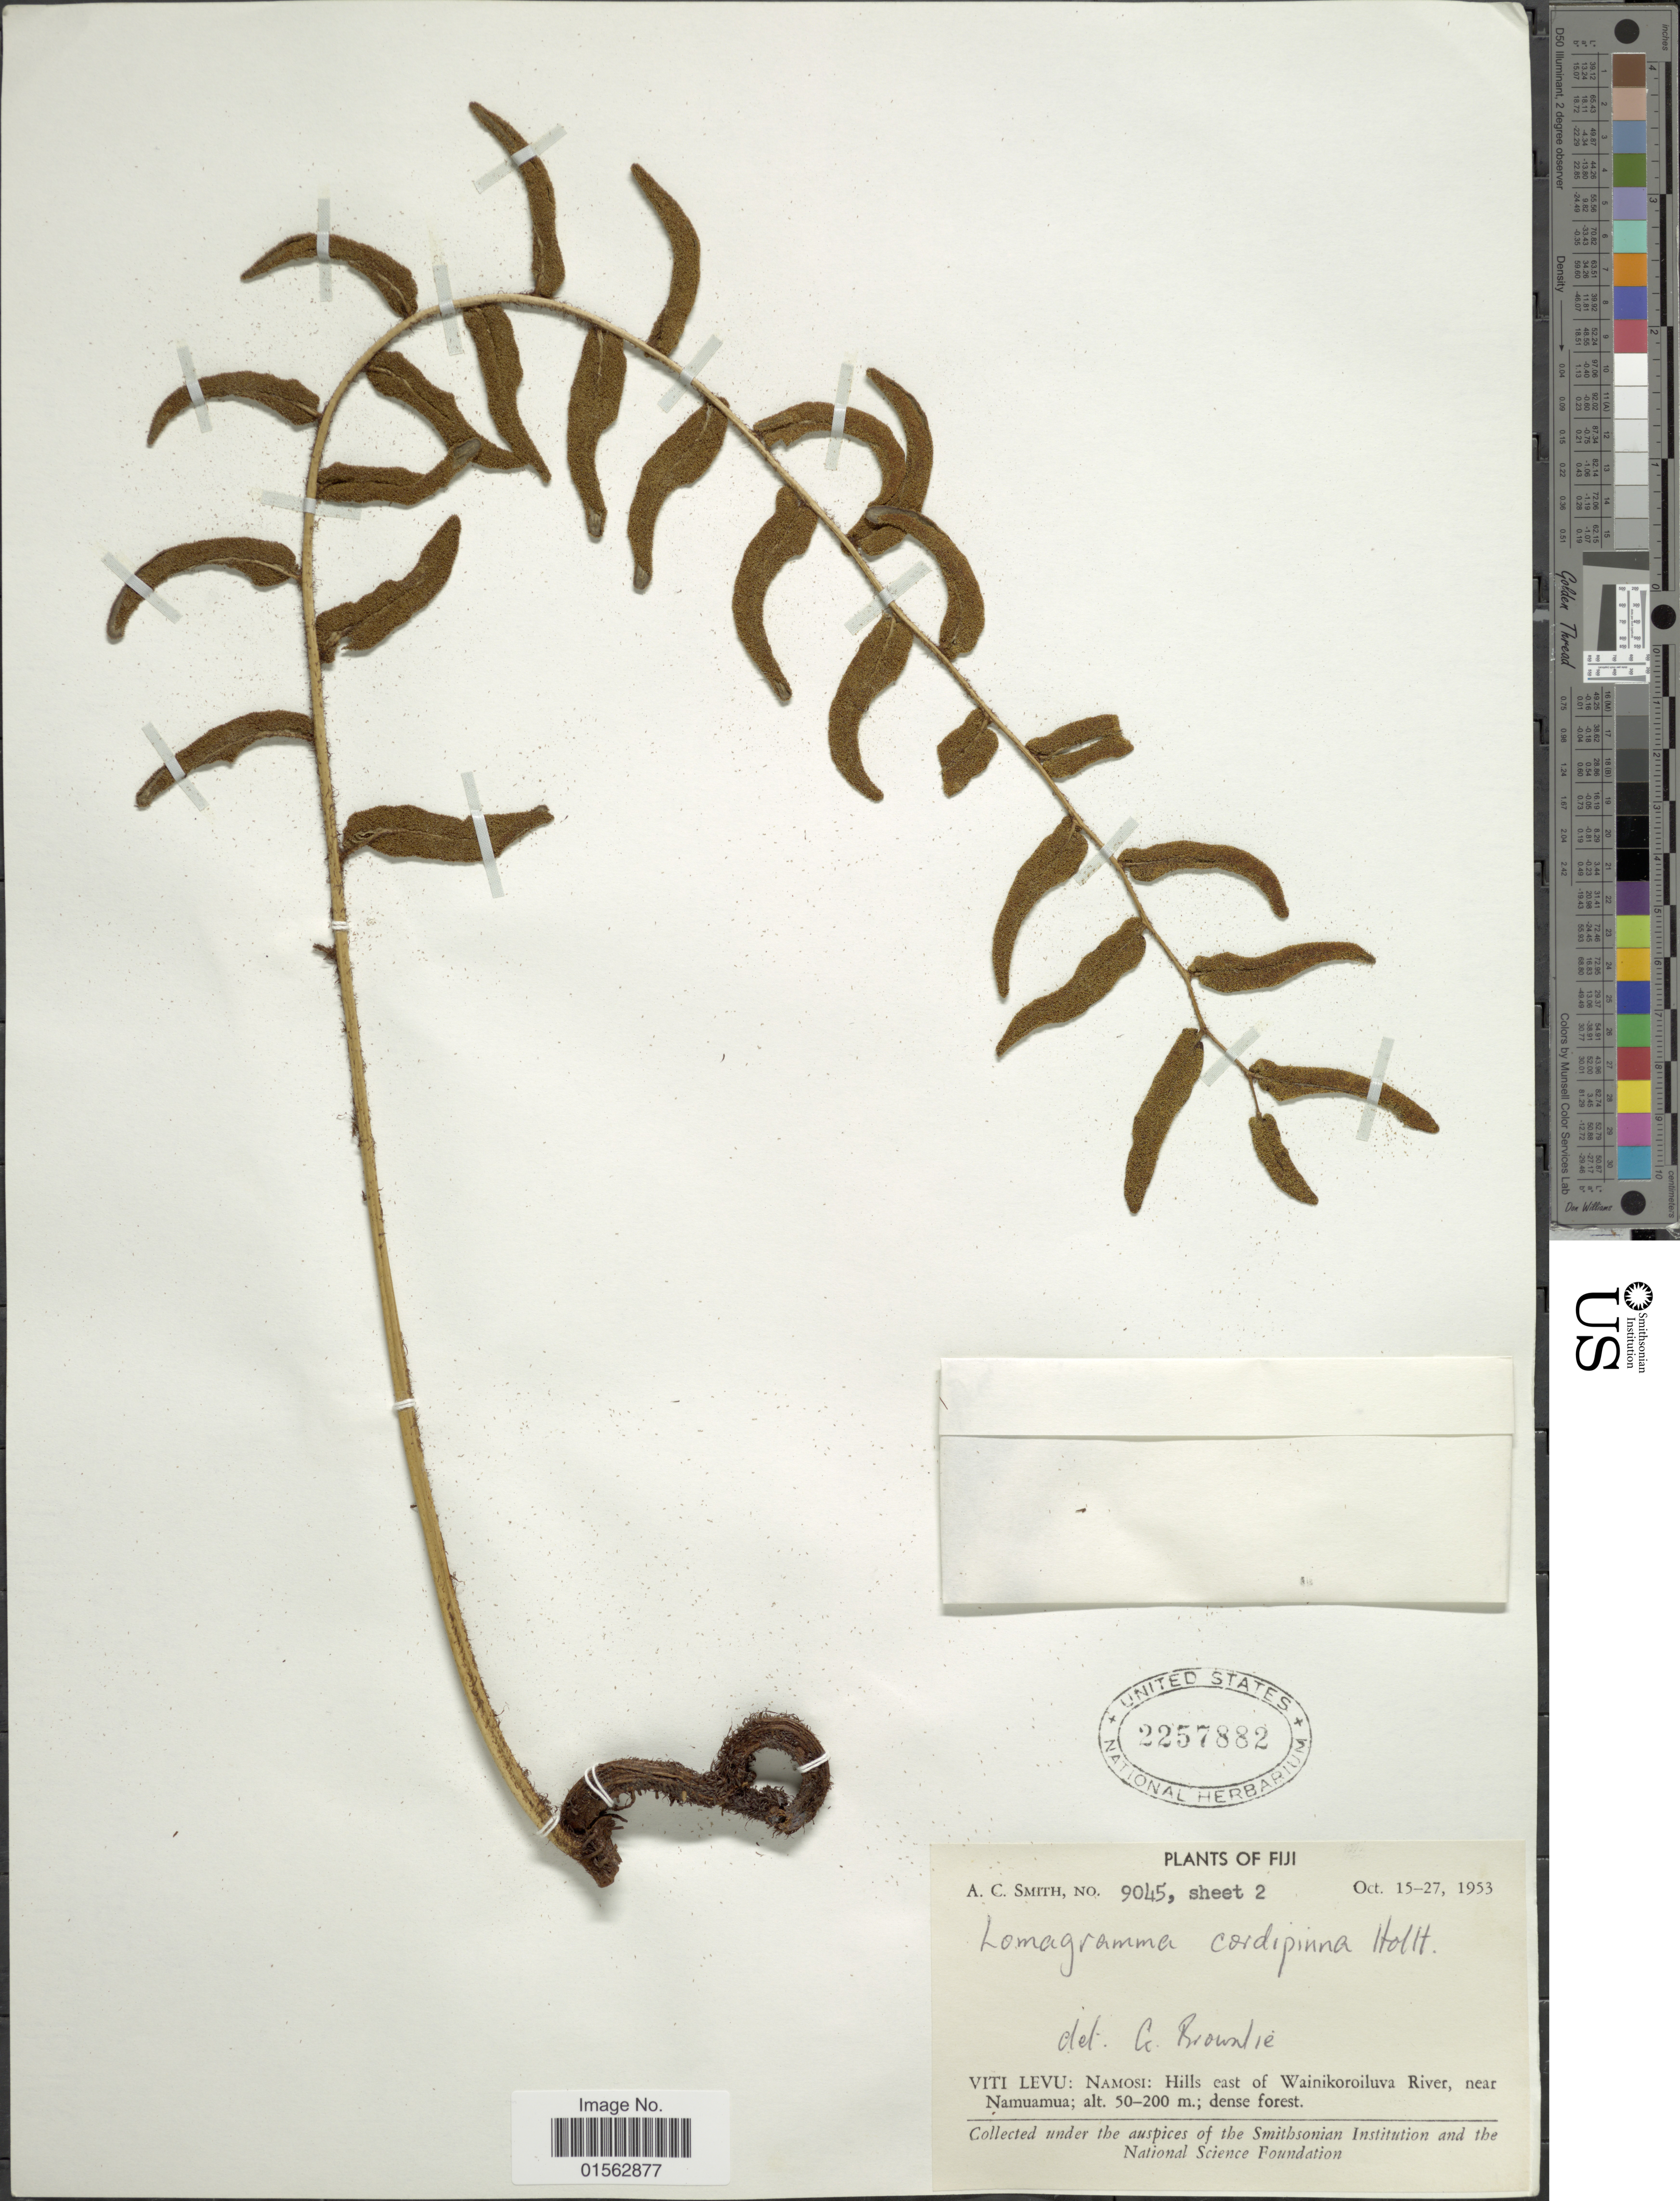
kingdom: Plantae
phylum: Tracheophyta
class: Polypodiopsida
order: Polypodiales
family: Dryopteridaceae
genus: Lomagramma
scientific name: Lomagramma cordipinna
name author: Holttum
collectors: A. C. Smith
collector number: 9045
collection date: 1953-10-15/1953-10-27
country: Fiji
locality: Fiji, Viti Levu: Namos: Hills east of Wainikoroiluva River, near Namuamua; dense forest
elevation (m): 50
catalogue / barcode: US 2257882